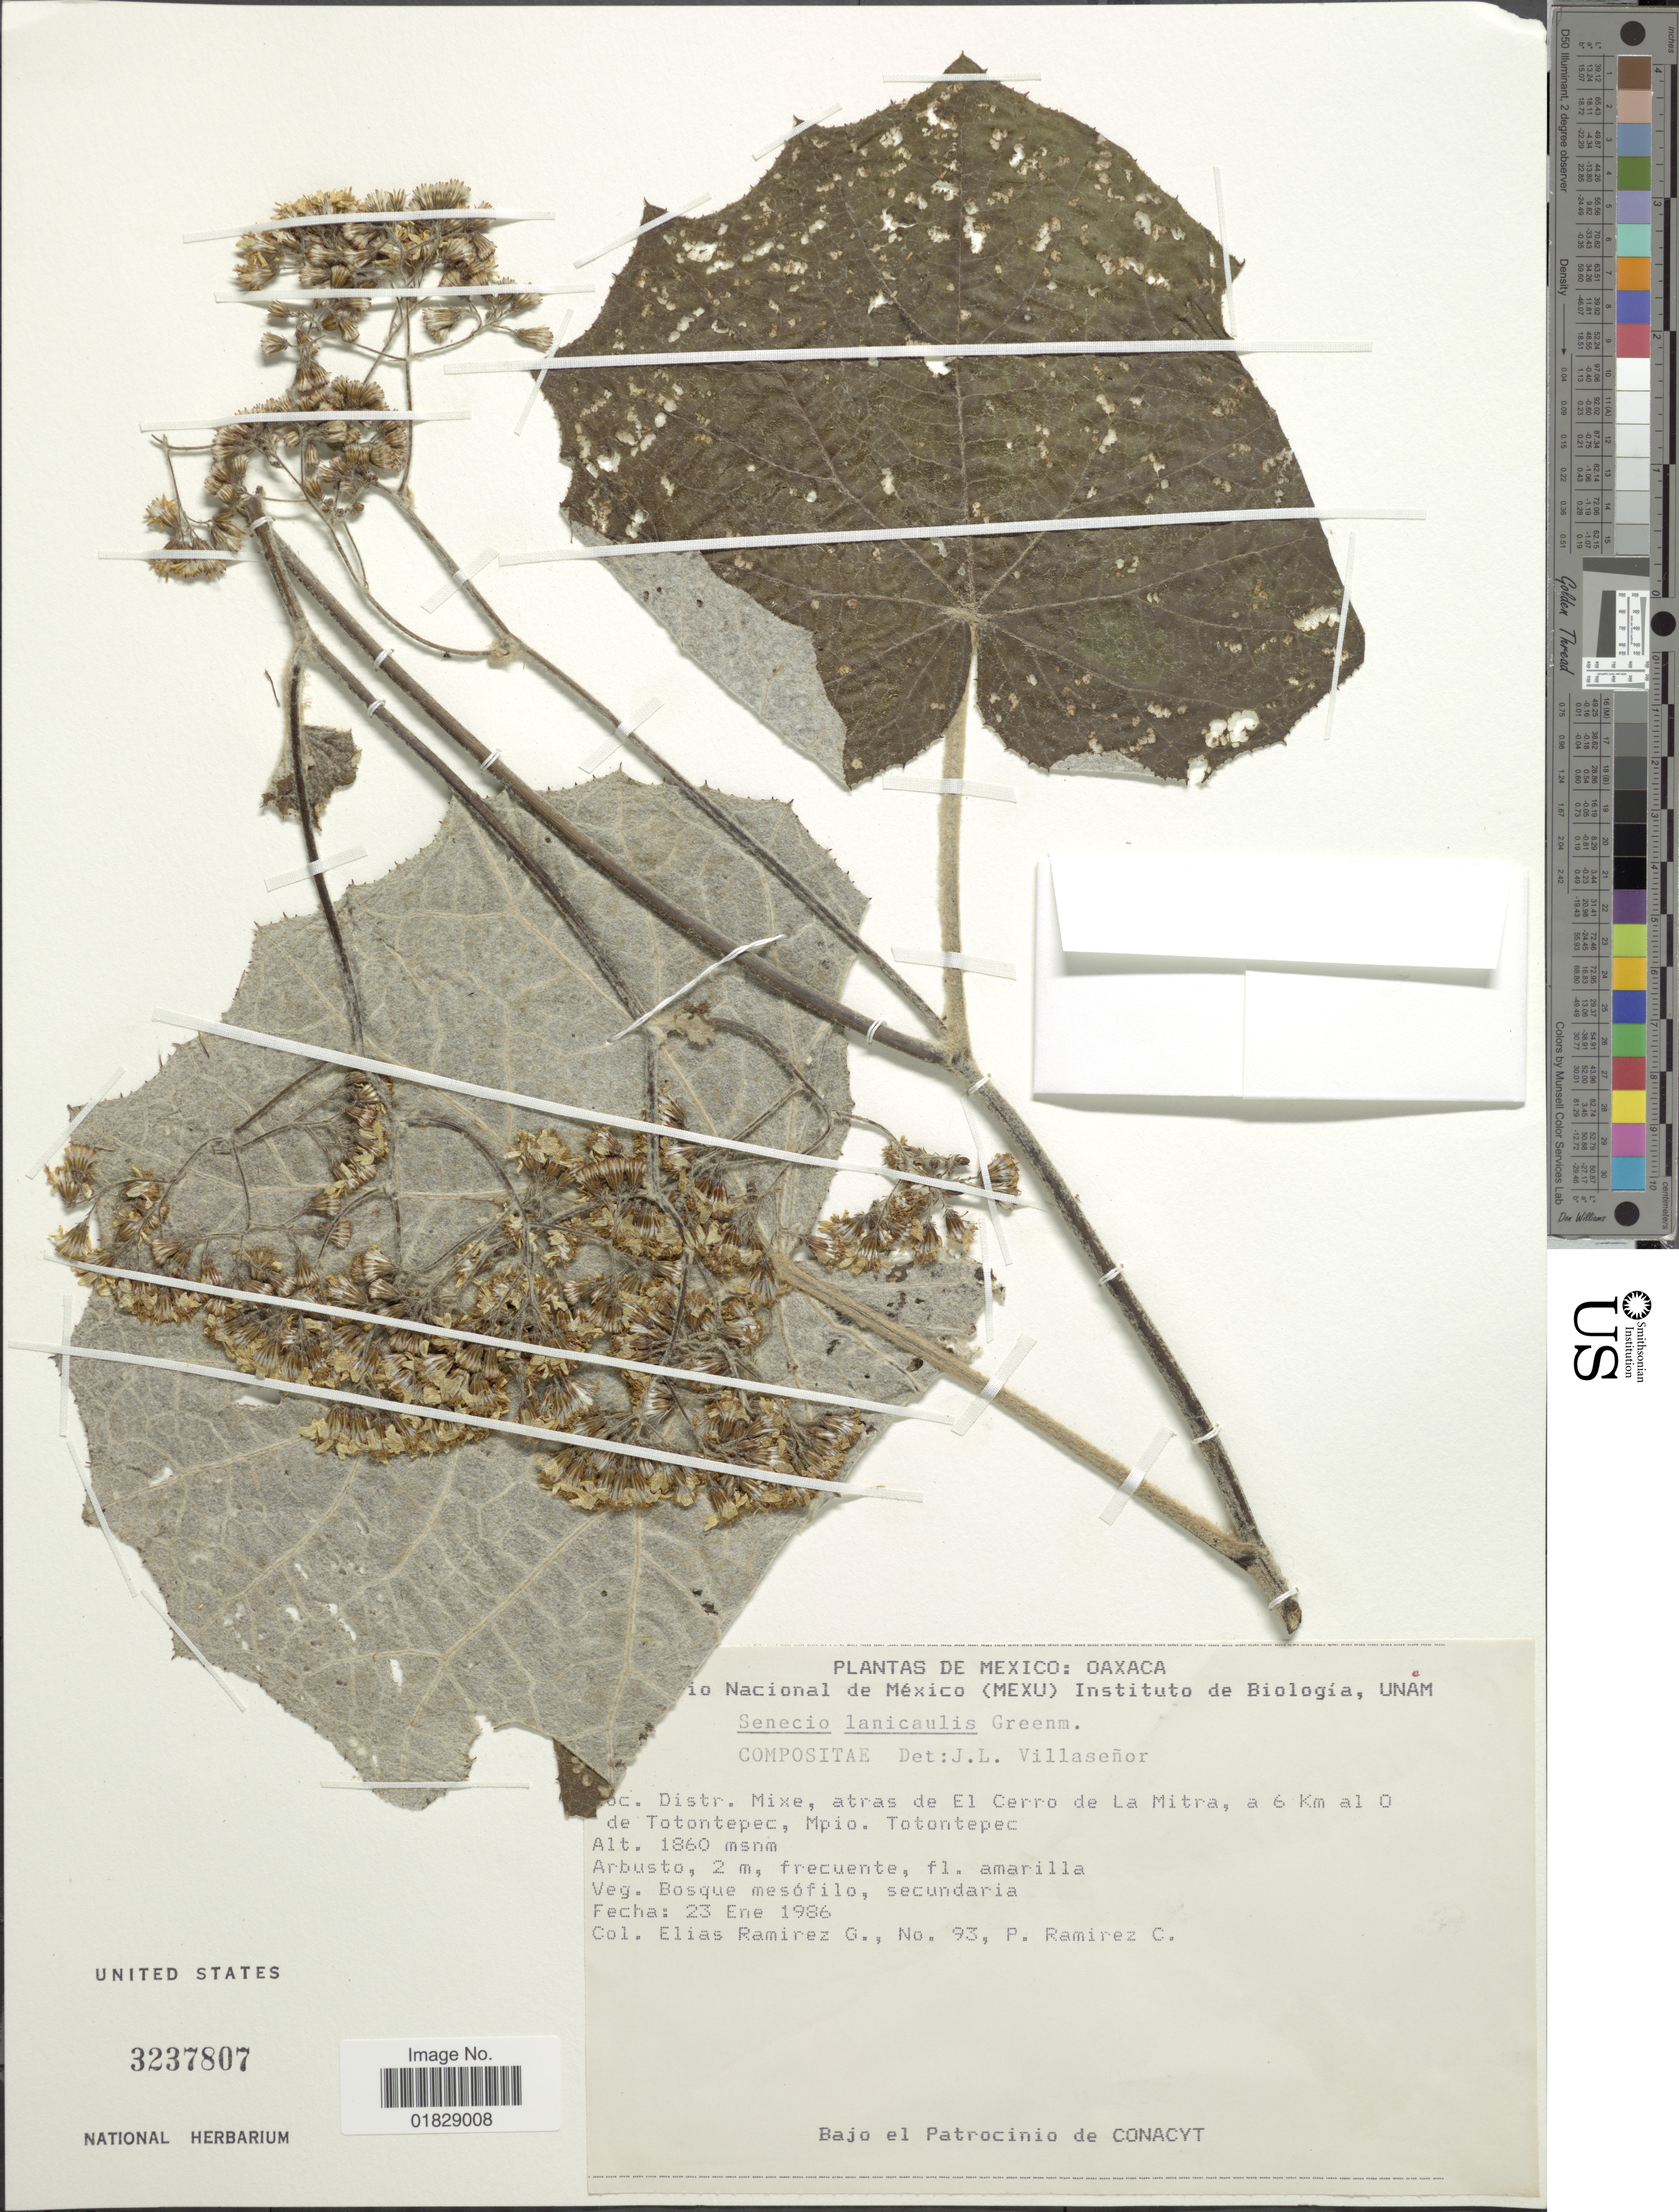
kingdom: Plantae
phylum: Tracheophyta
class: Magnoliopsida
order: Asterales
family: Asteraceae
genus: Roldana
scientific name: Roldana lanicaulis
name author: (Greenm.) H. Rob. & Brettell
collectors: E. Ramirez G. & P. Ramirez C.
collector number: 93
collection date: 1986-01-23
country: Mexico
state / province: Oaxaca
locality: Distr. Mixe, atras de El Cerro de La Mitra, a 6 Km al O de Totontepec, Mpio. Totontepec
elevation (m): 1860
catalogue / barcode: US 3237807